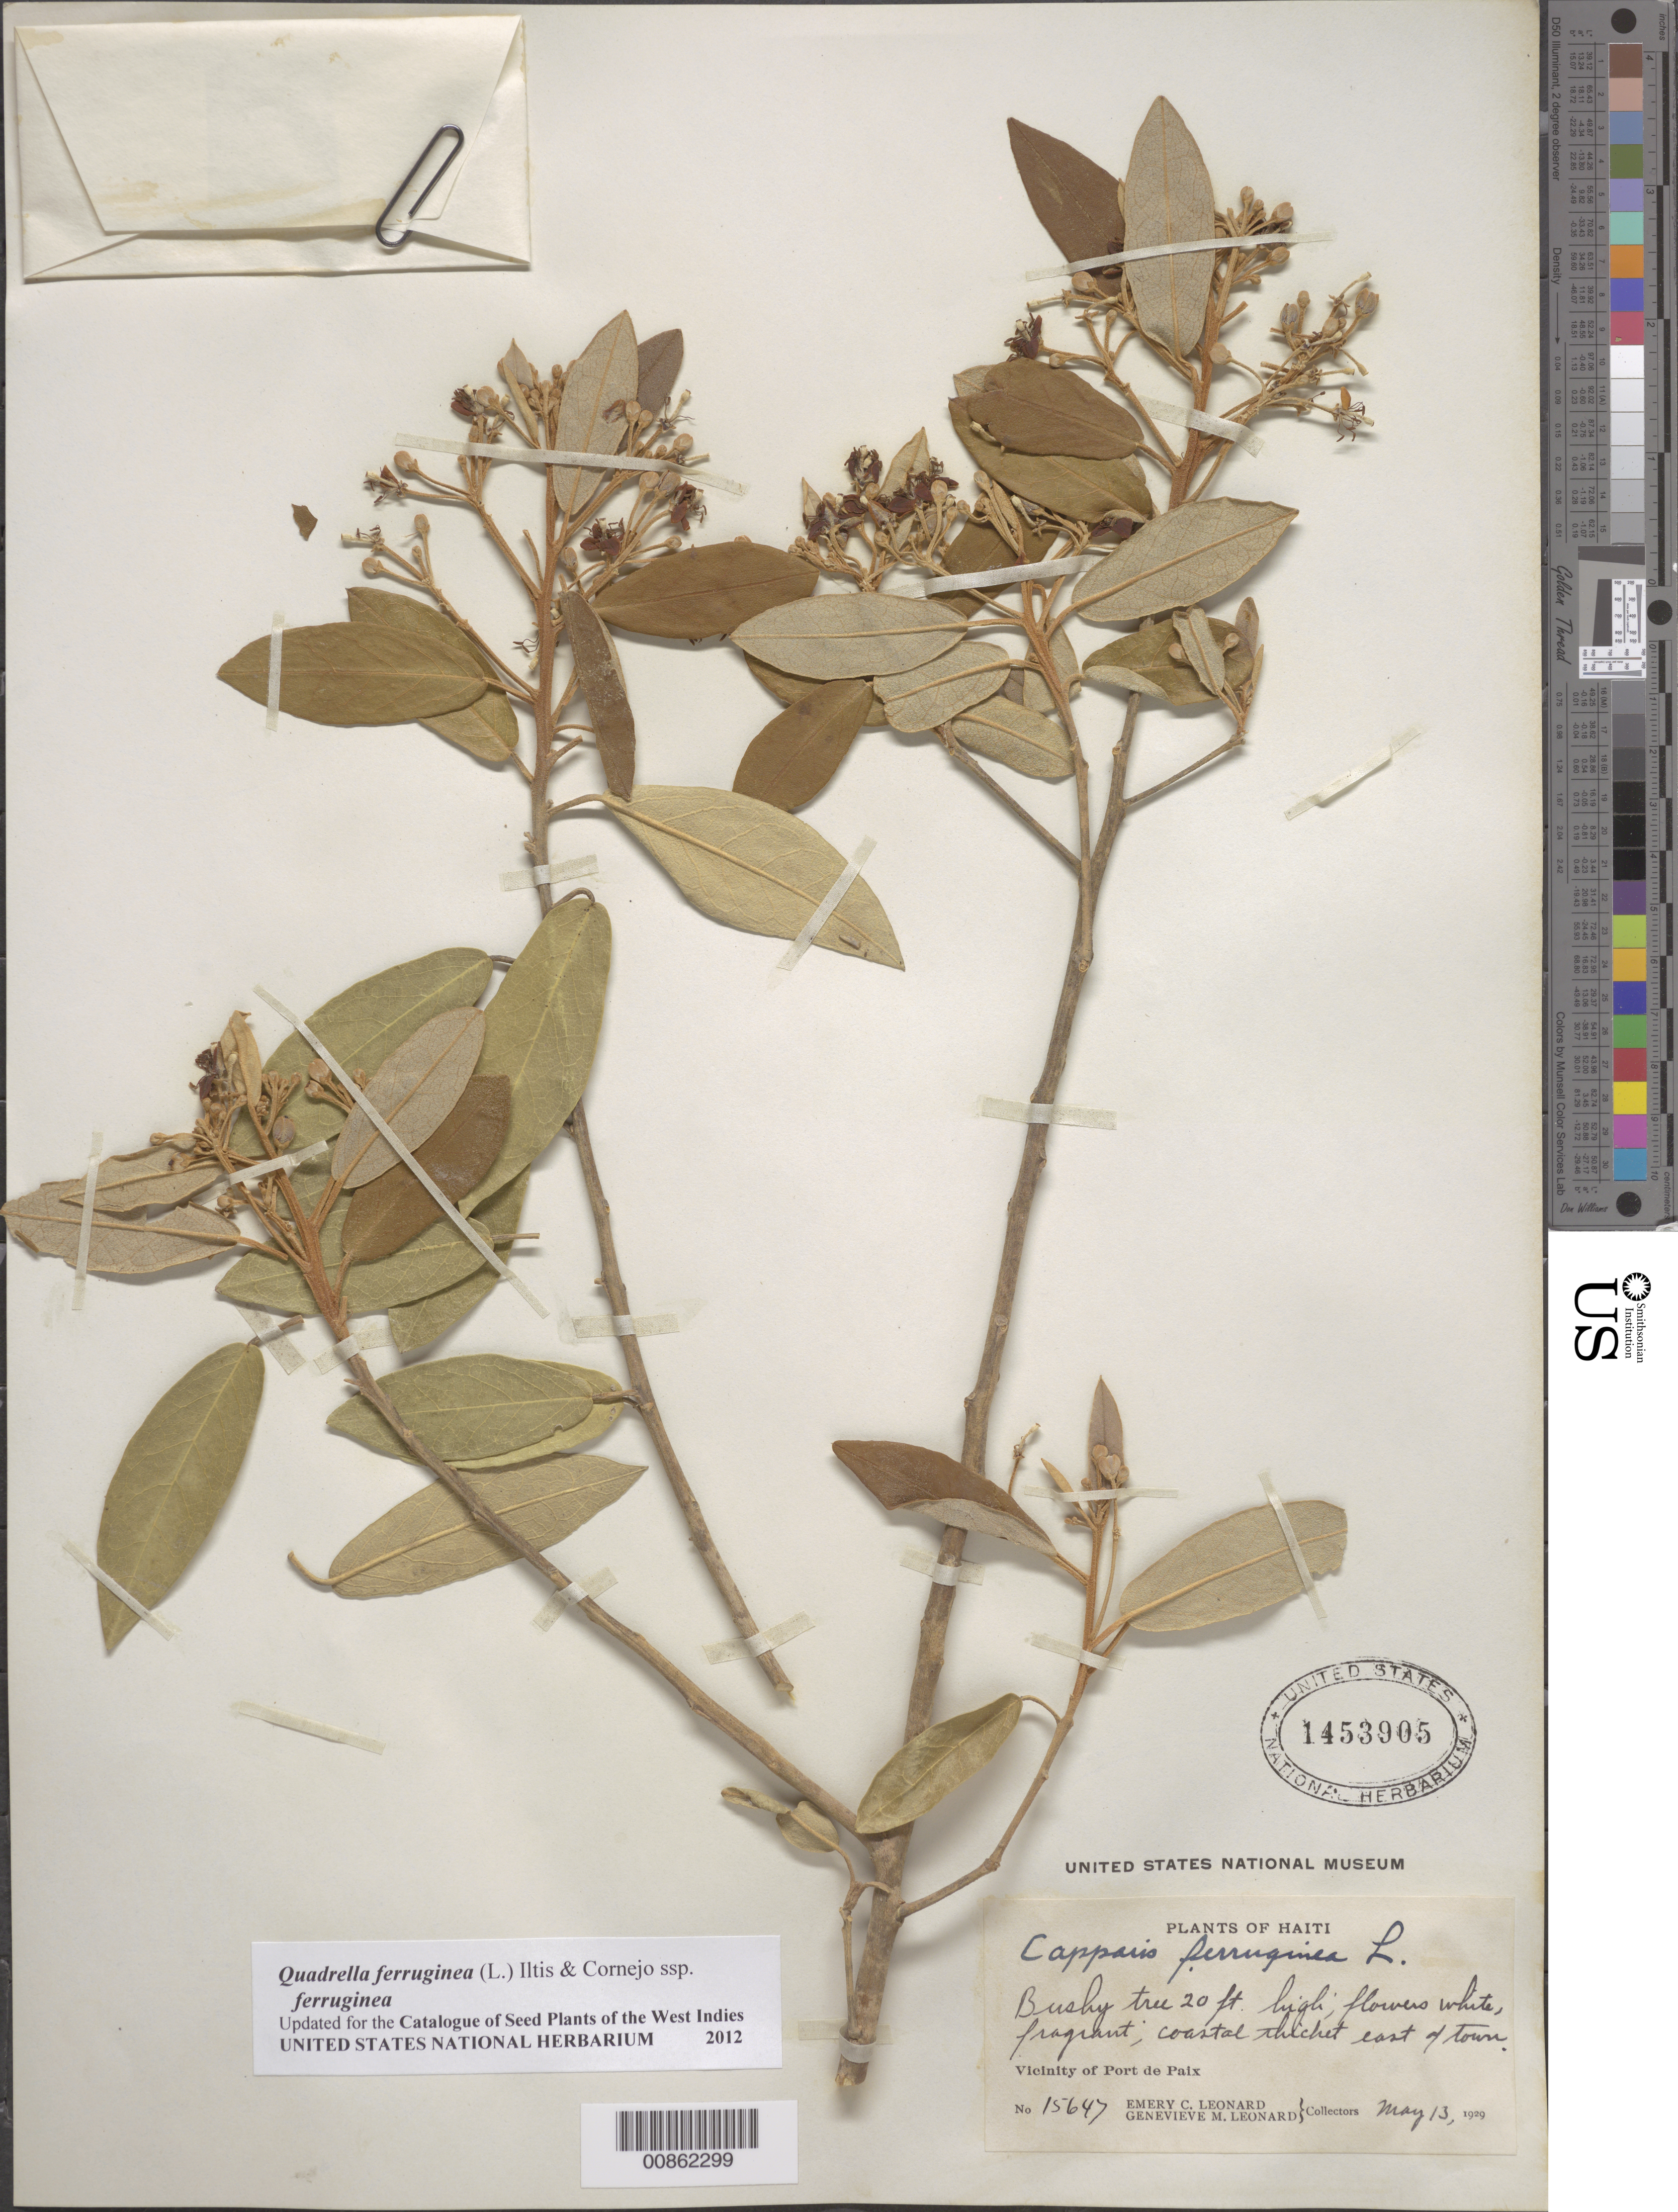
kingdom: Plantae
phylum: Tracheophyta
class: Magnoliopsida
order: Brassicales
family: Capparaceae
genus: Quadrella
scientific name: Quadrella ferruginea subsp. ferruginea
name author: (L.) Cornejo & Iltis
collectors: E. C. Leonard & G. M. Leonard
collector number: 15647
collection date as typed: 13 May 1929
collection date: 1929-05-13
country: Haiti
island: Hispaniola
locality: Vicinity of Port de paix. Coastal thicket east of town.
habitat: Coastal thicket.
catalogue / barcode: US 1453905